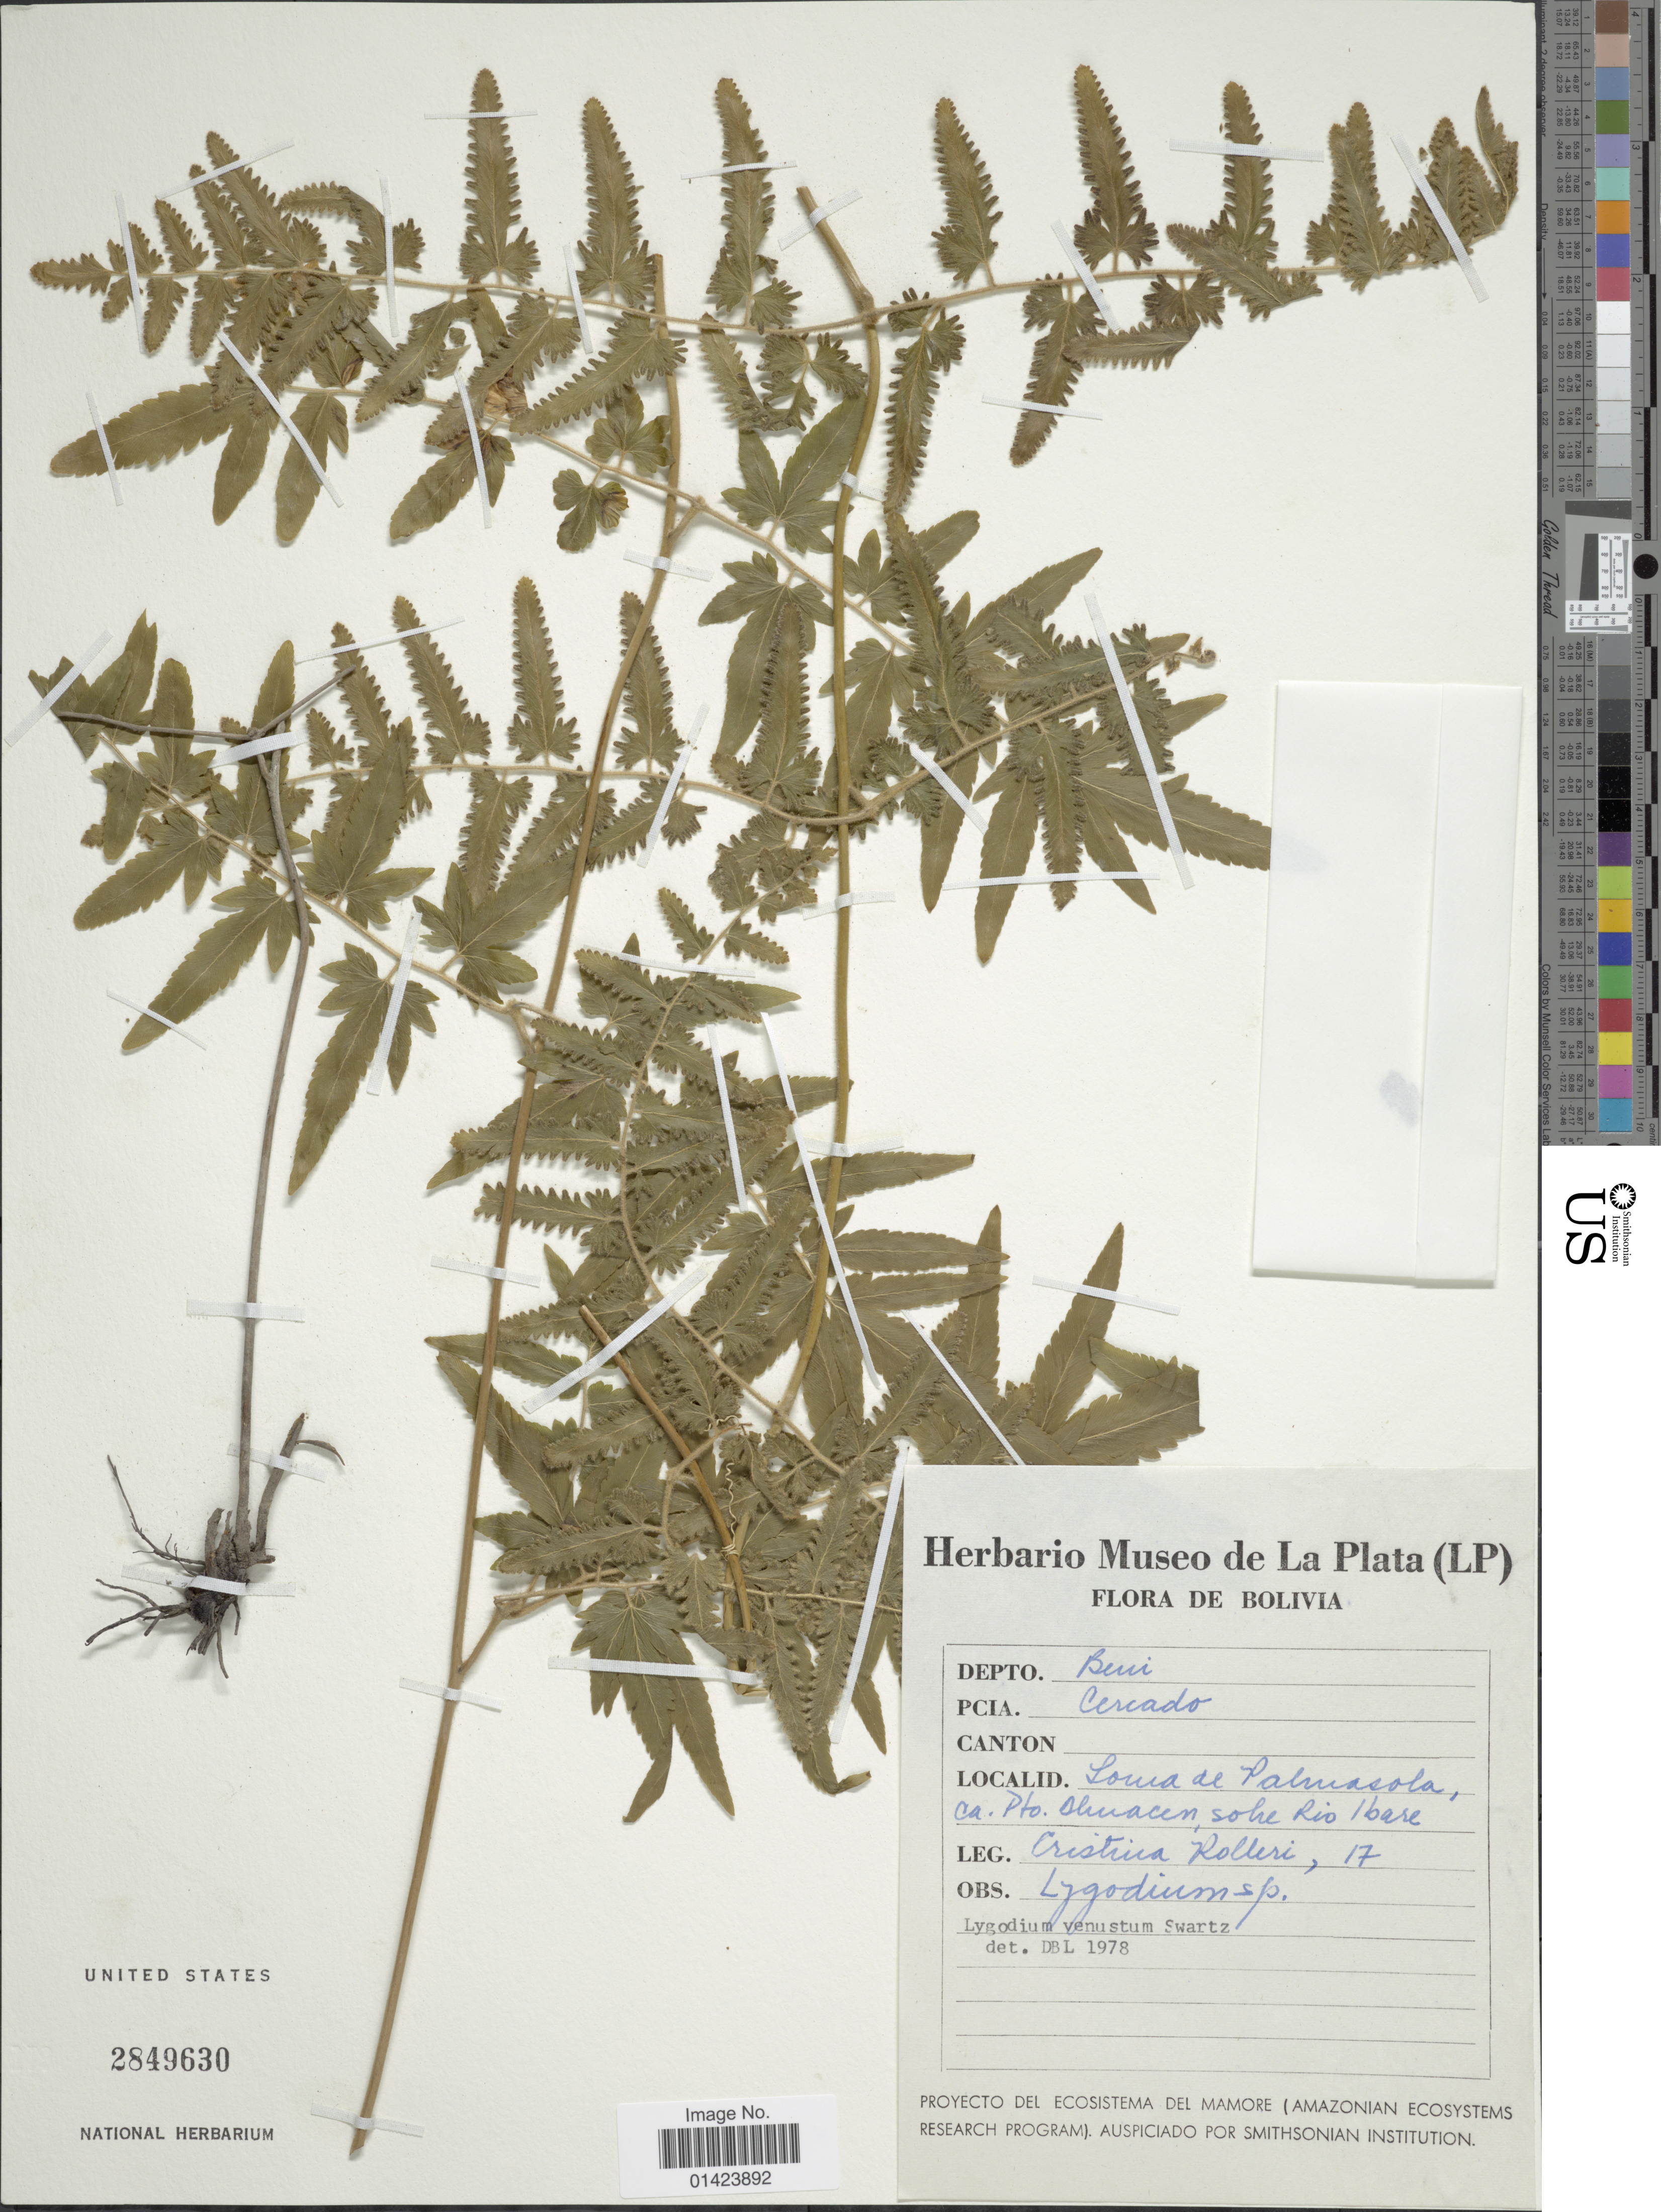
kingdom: Plantae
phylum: Tracheophyta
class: Polypodiopsida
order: Schizaeales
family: Lygodiaceae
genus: Lygodium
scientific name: Lygodium venustum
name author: Sw.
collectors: C. Rolleri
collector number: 17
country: Bolivia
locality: Souca de Palmasola, ca. Pto. abuacén, sobre Rio Ibare.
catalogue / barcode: US 2849630